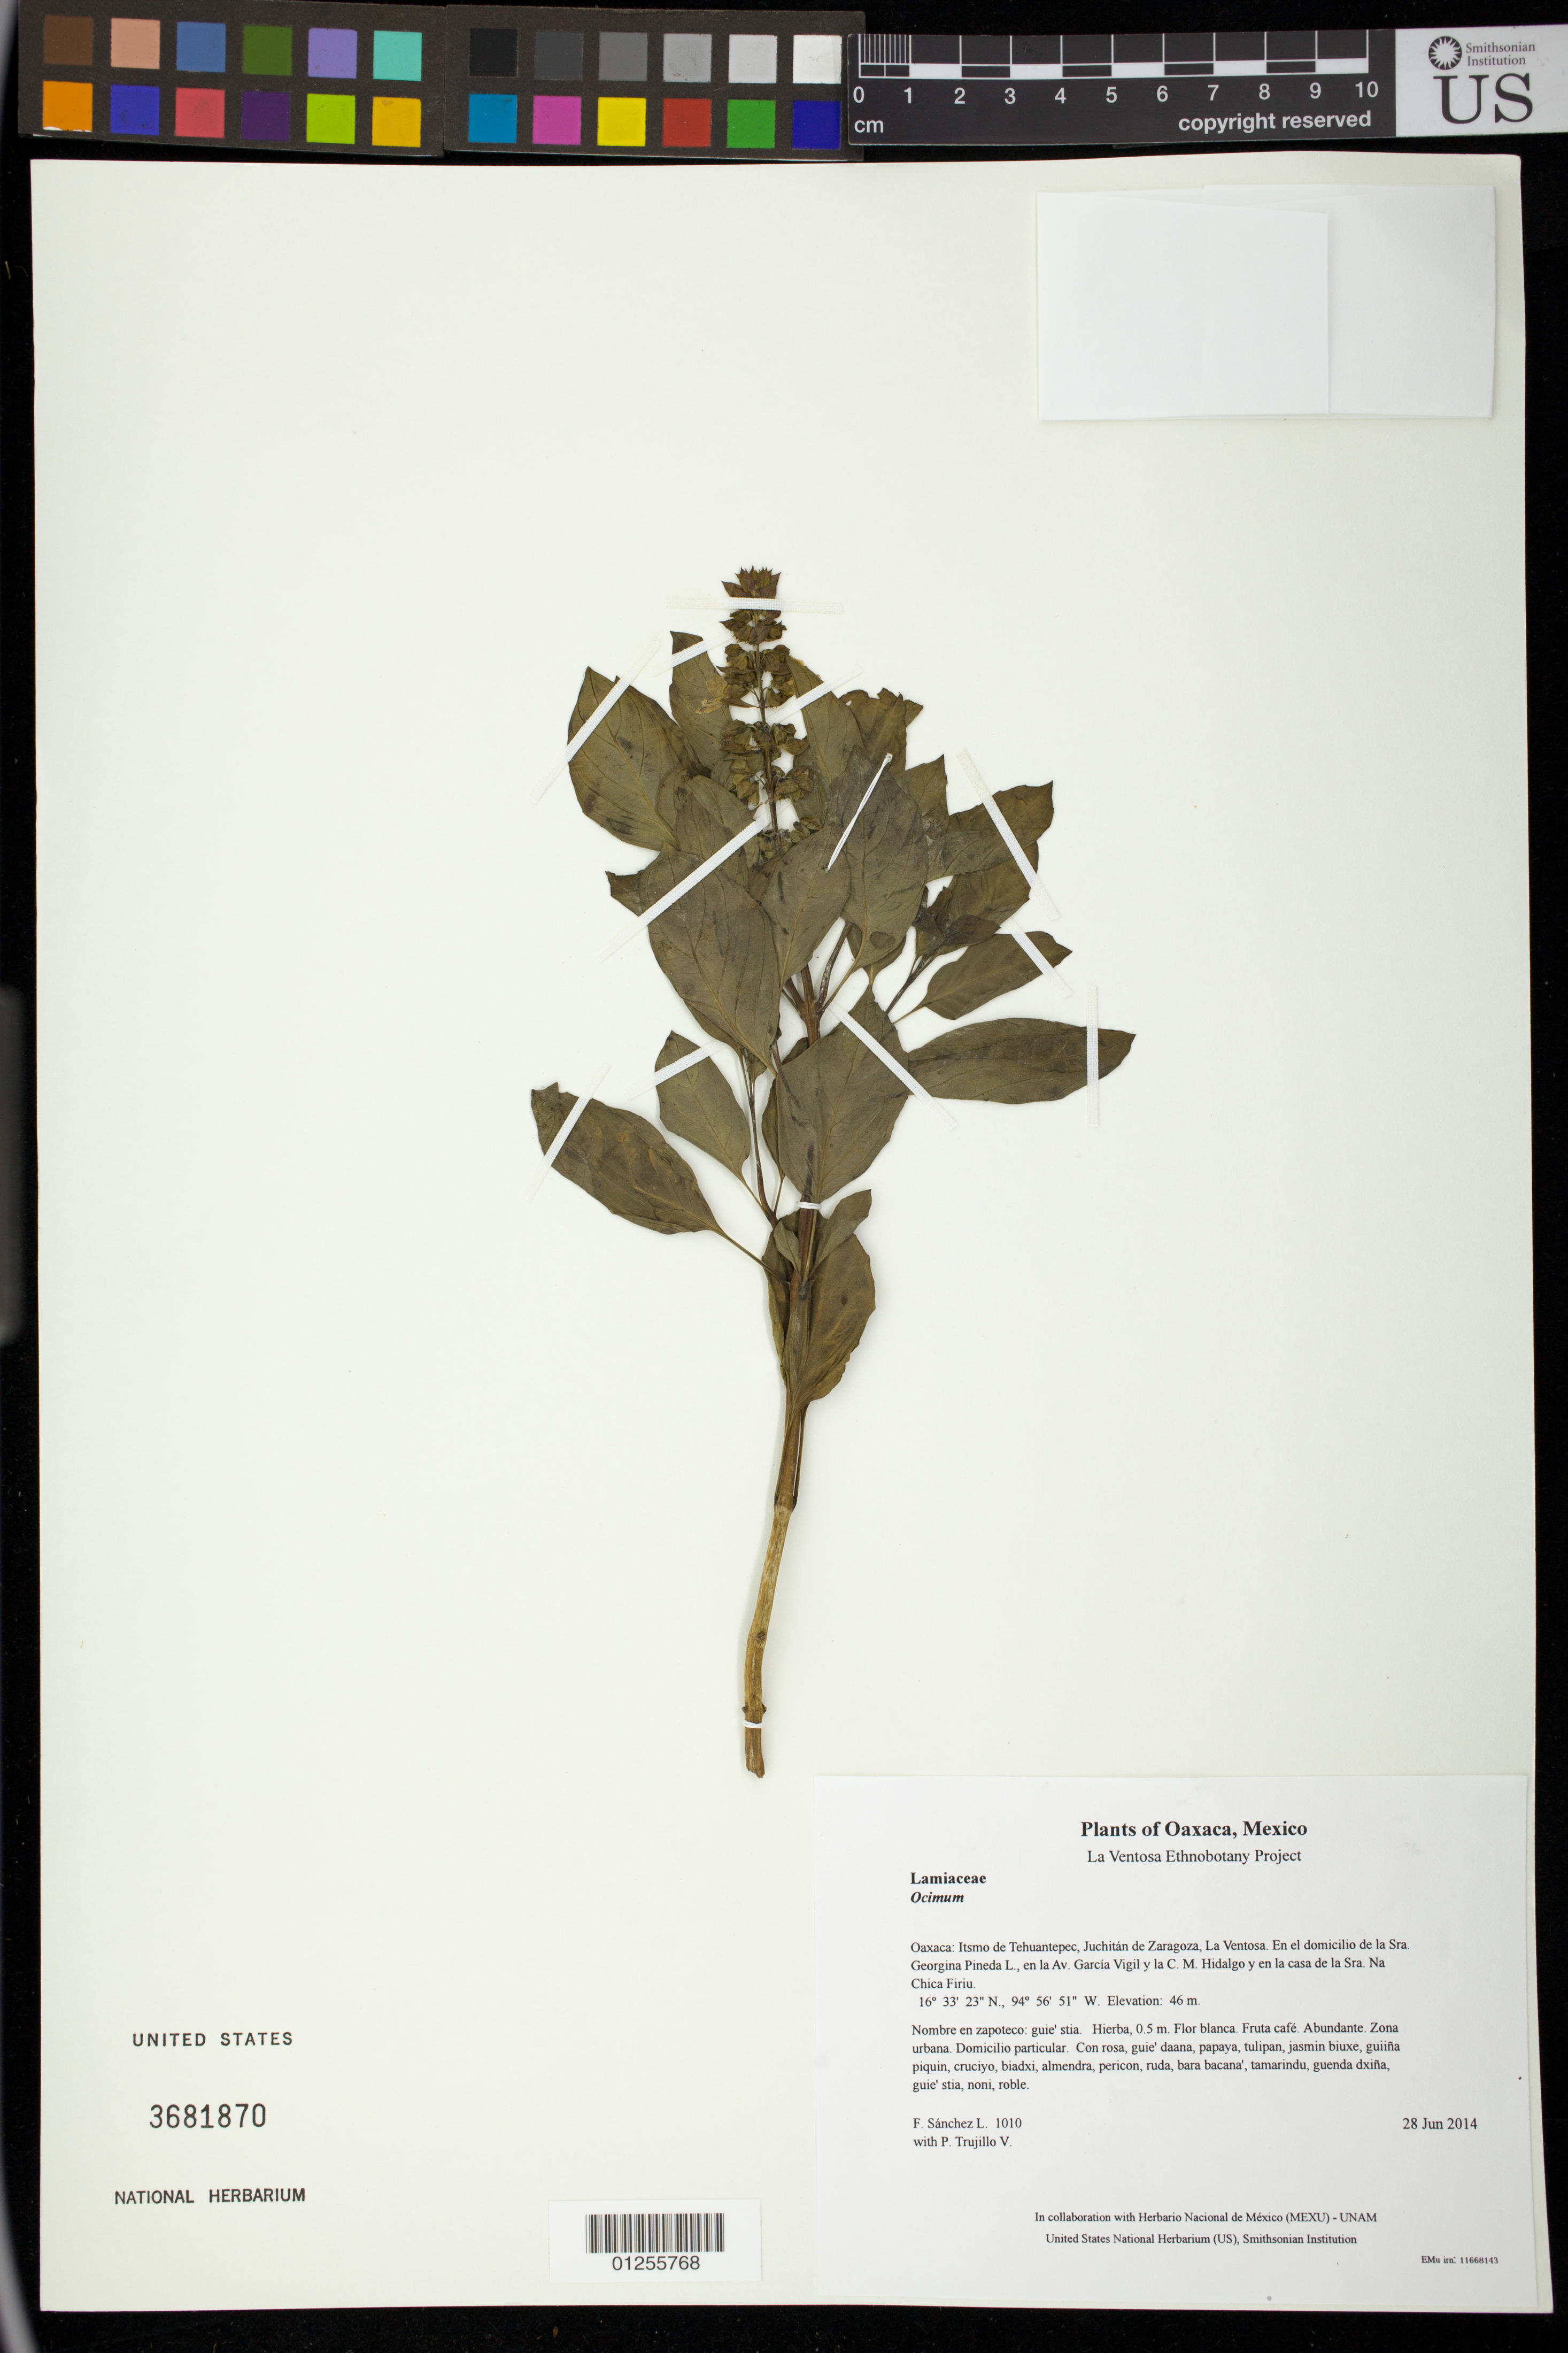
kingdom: Plantae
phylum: Tracheophyta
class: Magnoliopsida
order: Lamiales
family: Lamiaceae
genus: Ocimum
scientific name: Ocimum basilicum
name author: L.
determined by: Martínez Gordillo, M.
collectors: F. Sánchez L. & P. Trujillo V.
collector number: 1010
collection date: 2014-06-28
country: Mexico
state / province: Oaxaca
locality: Itsmo de Tehuantepec, Juchitán de Zaragoza, La Ventosa. En el domicilio de la Sra. Georgina Pineda L., en la Av. García Vigil y la C. M. Hidalgo y en la casa de la Sra. Na Chica Firiu.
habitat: Zona urbana. Domicilio particular.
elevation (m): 46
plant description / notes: JEBOT, MEXU, US; Guixi bandaga. 0.5 m. Guie' naquichi'. Cuaananaxhi namuu. Stale.; albaca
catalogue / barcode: US 3681870